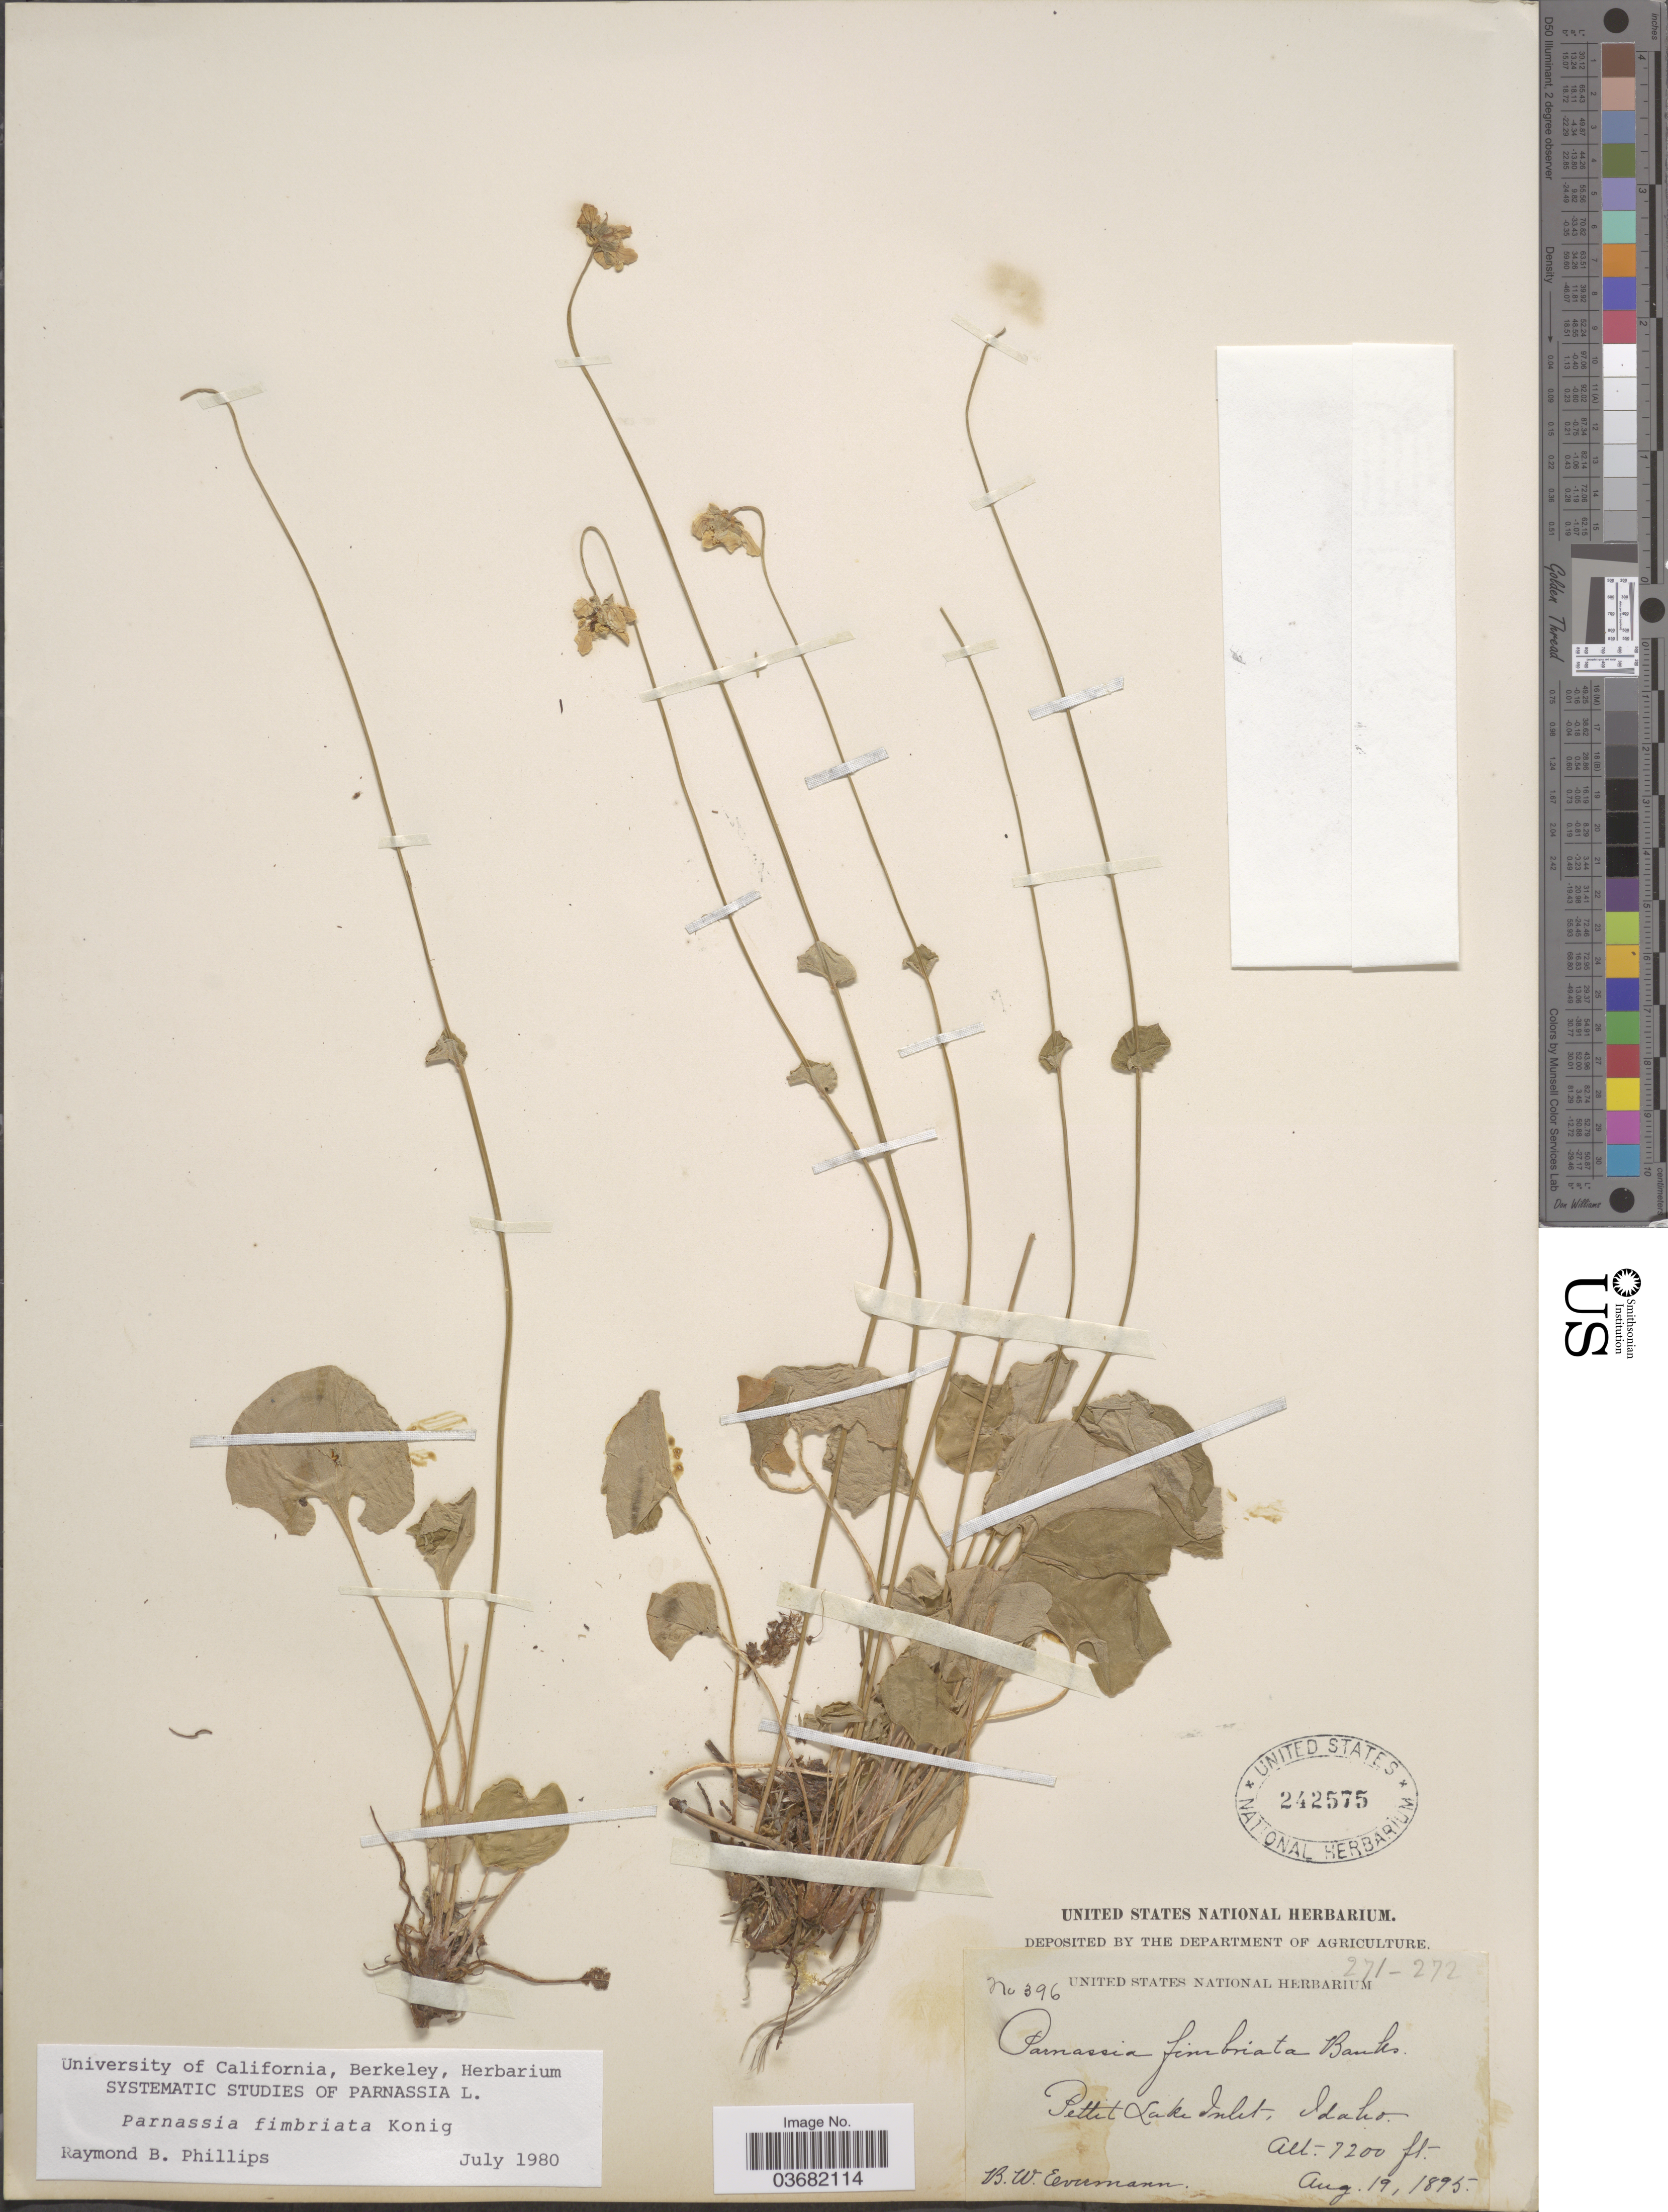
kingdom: Plantae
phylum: Tracheophyta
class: Magnoliopsida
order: Celastrales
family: Parnassiaceae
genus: Parnassia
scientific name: Parnassia fimbriata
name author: K.D. Koenig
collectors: B. W. Evermann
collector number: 396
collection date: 1895-08-19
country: United States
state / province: Idaho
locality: Pettit Lake Inlet.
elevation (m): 2195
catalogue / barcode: US 242575